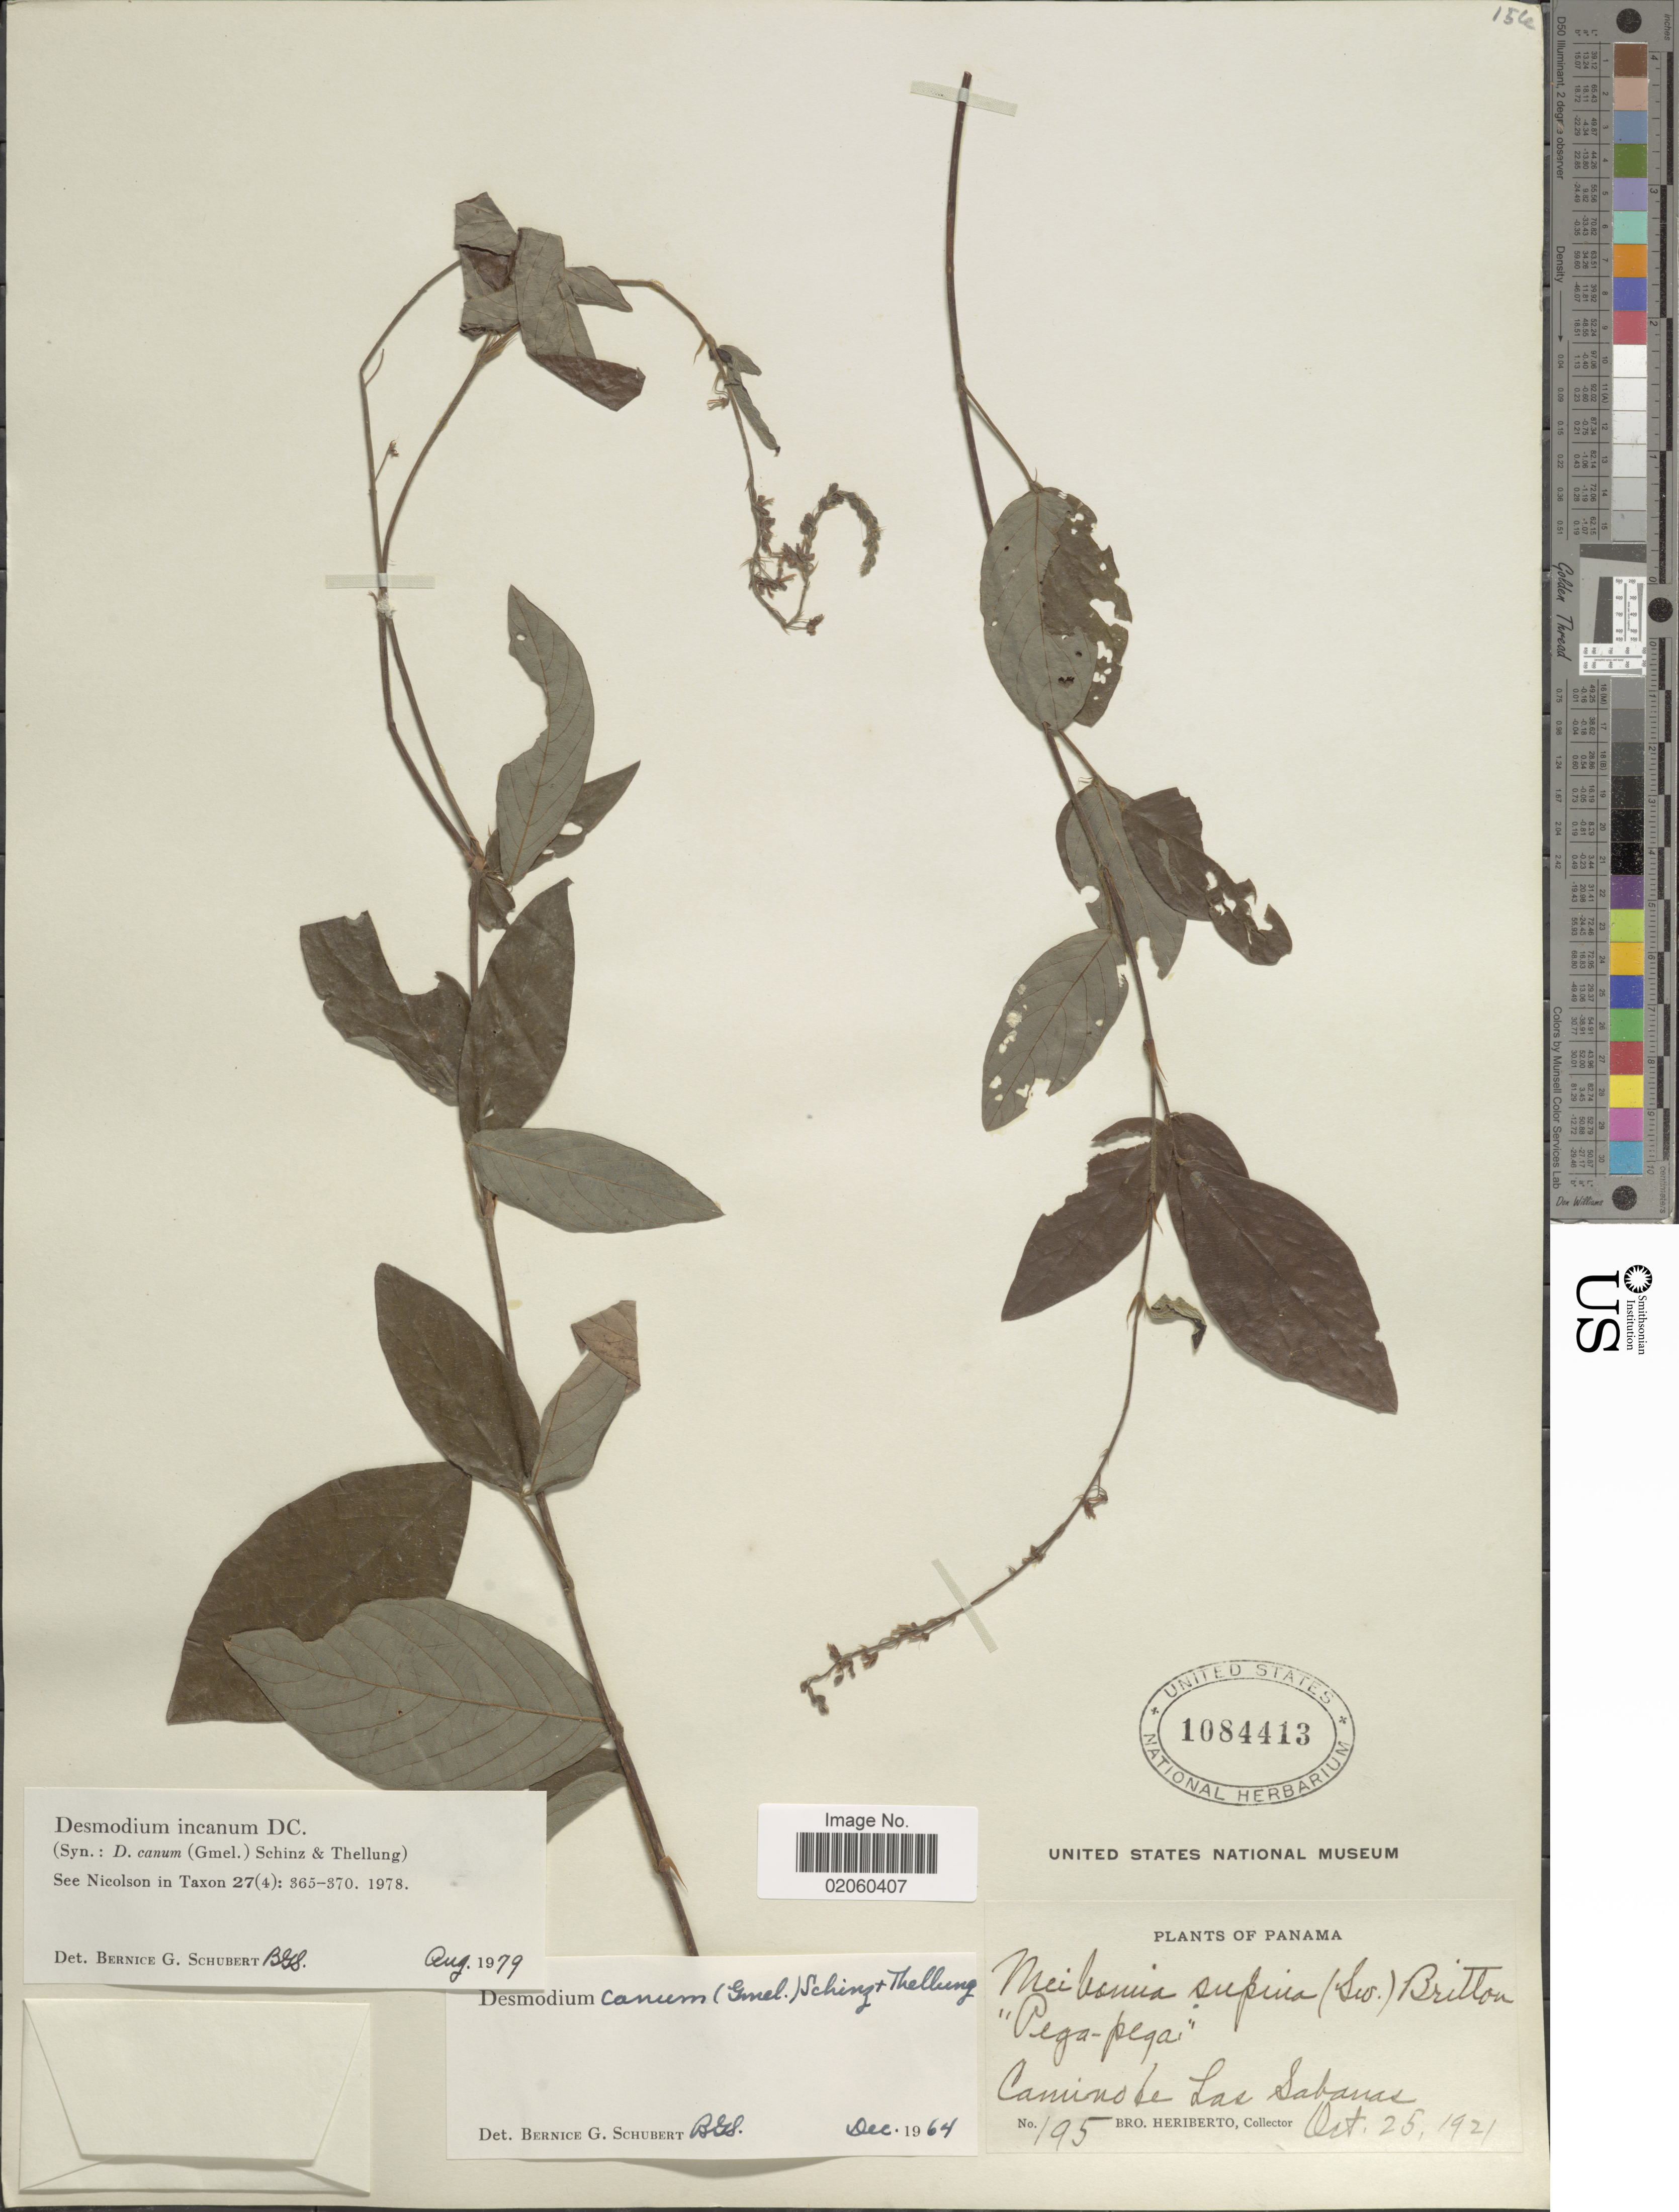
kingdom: Plantae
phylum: Tracheophyta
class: Magnoliopsida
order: Fabales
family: Fabaceae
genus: Desmodium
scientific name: Desmodium incanum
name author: (Sw.) DC.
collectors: B. Heriberto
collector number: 195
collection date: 1921-10-25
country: Panama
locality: Camino de Las Sabanas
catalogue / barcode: US 1084413